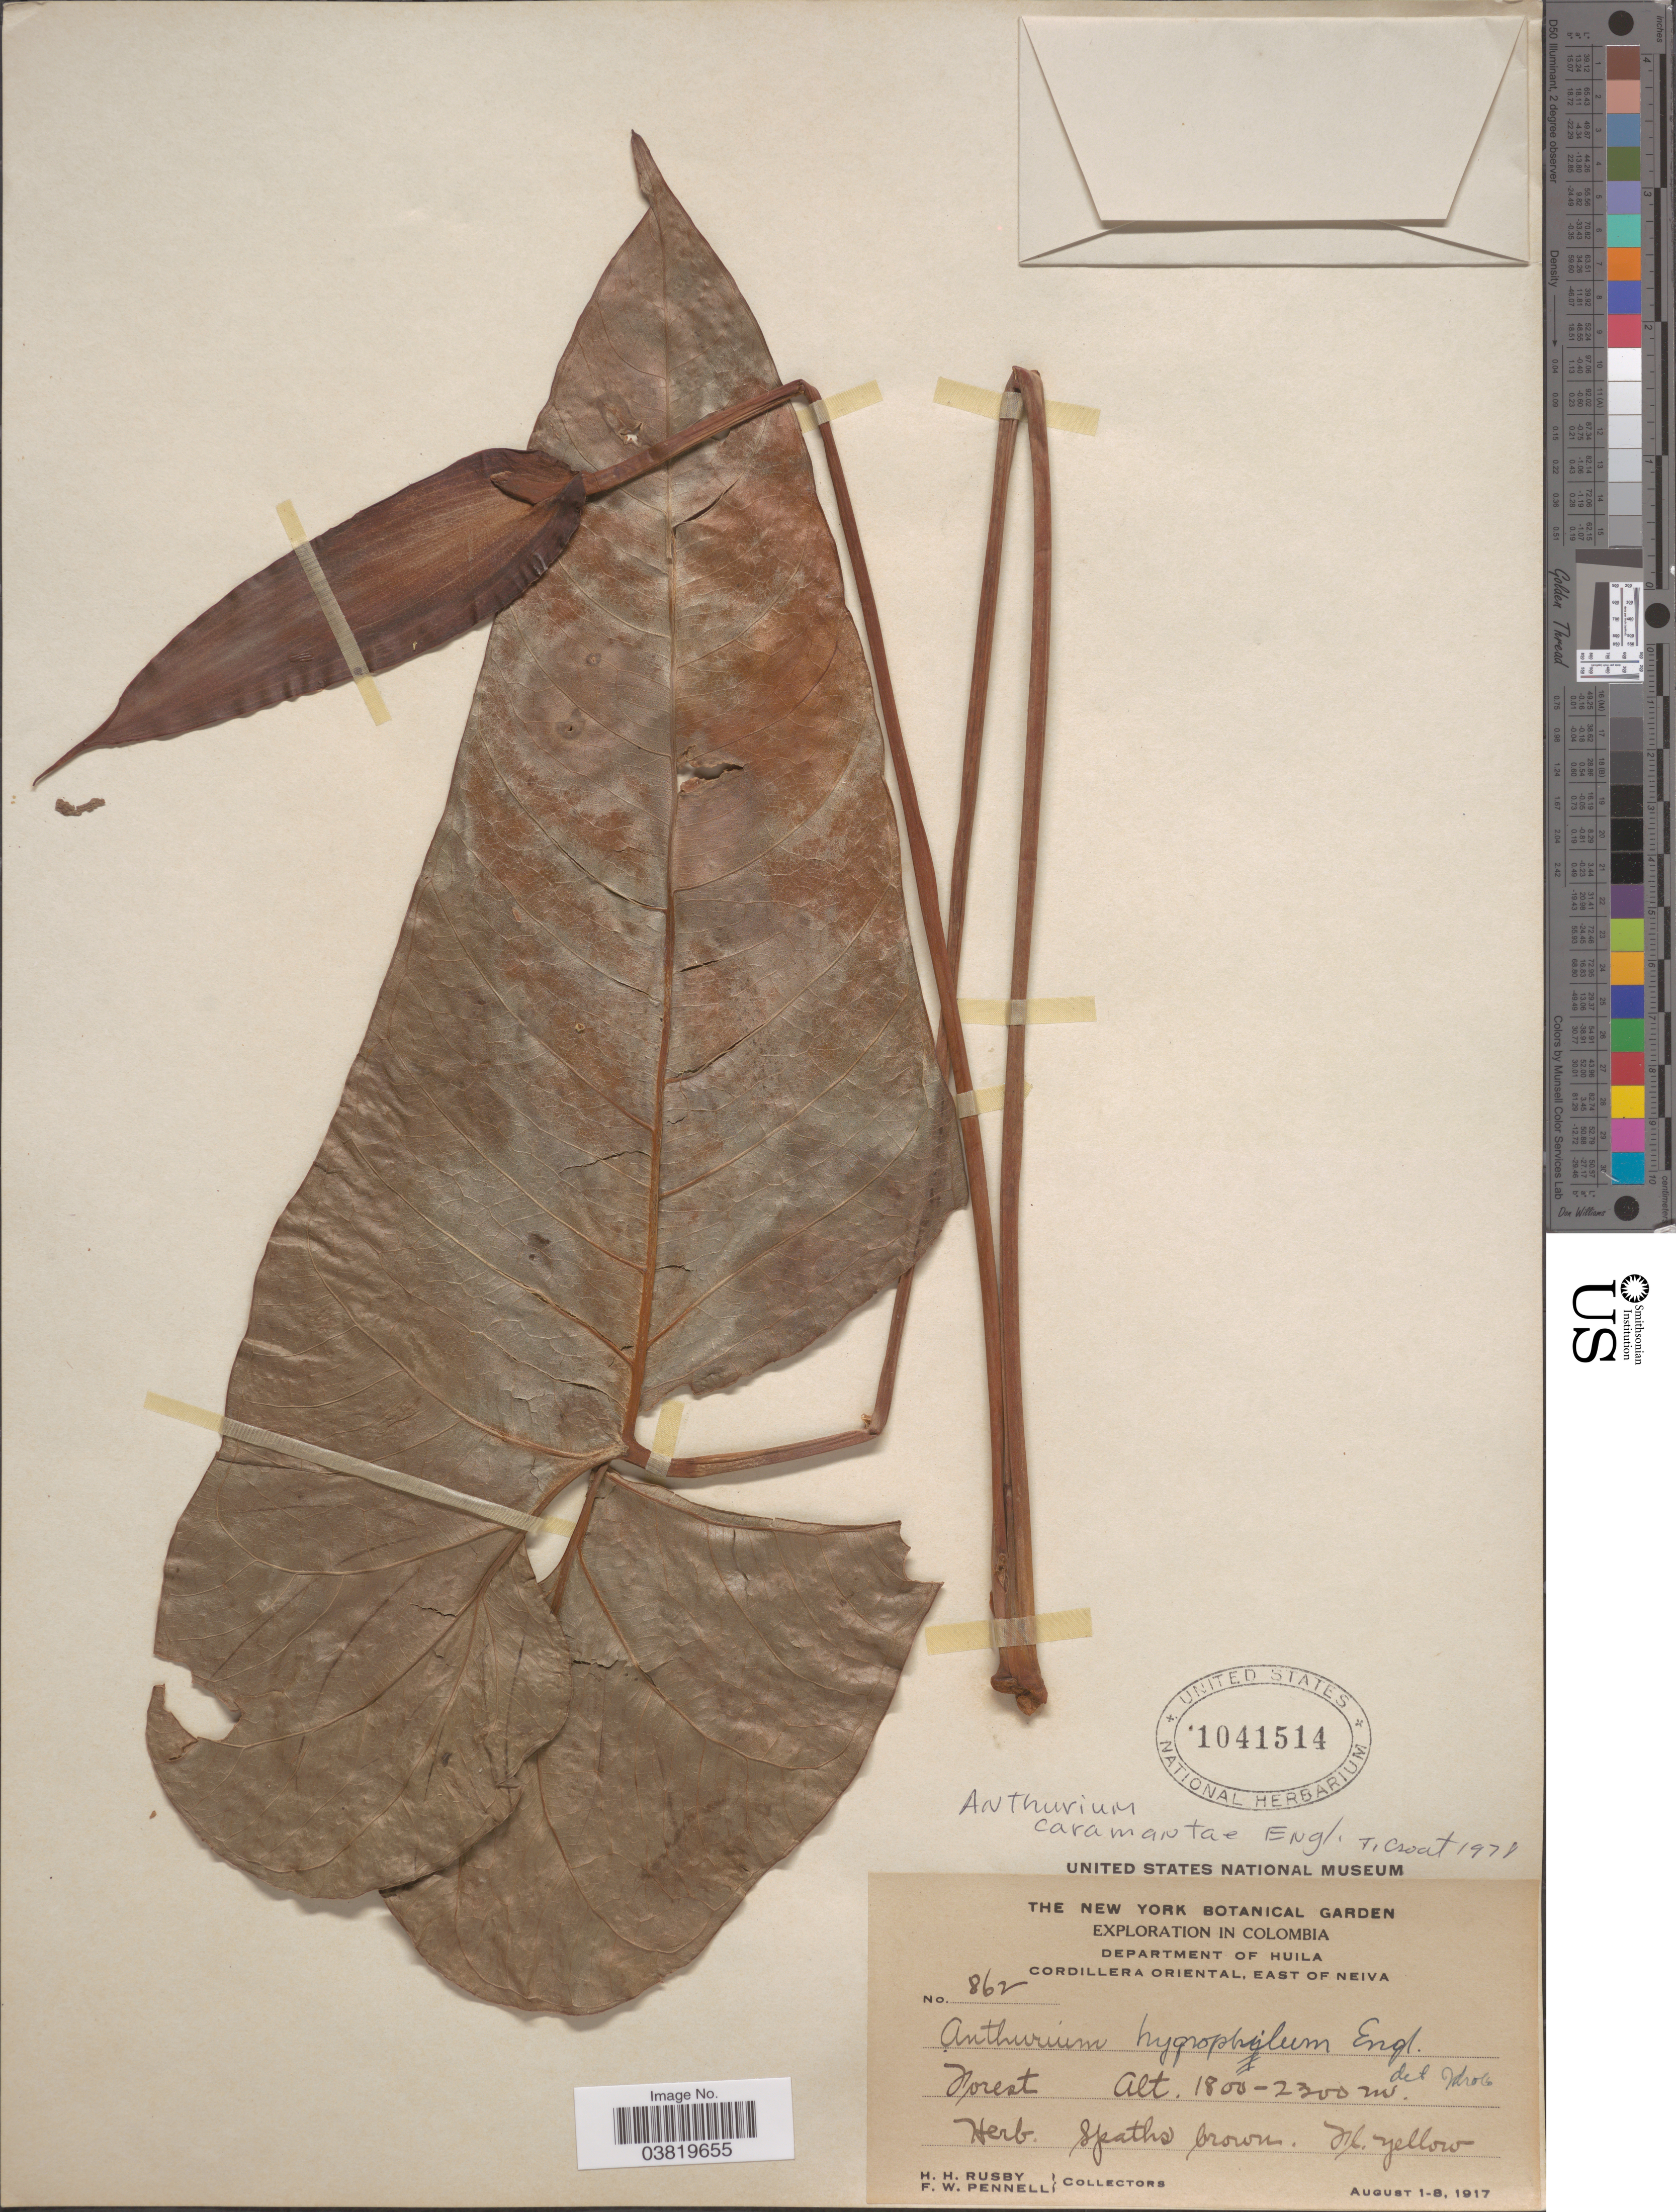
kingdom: Plantae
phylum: Tracheophyta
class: Liliopsida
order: Alismatales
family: Araceae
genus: Anthurium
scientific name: Anthurium caramantae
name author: Engl.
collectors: H. H. Rusby & F. W. Pennell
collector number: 862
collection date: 1917-08-01/1917-08-08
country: Colombia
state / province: Huila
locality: Cordillera Oriental, East of Neiva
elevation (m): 1800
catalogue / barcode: US 1041514